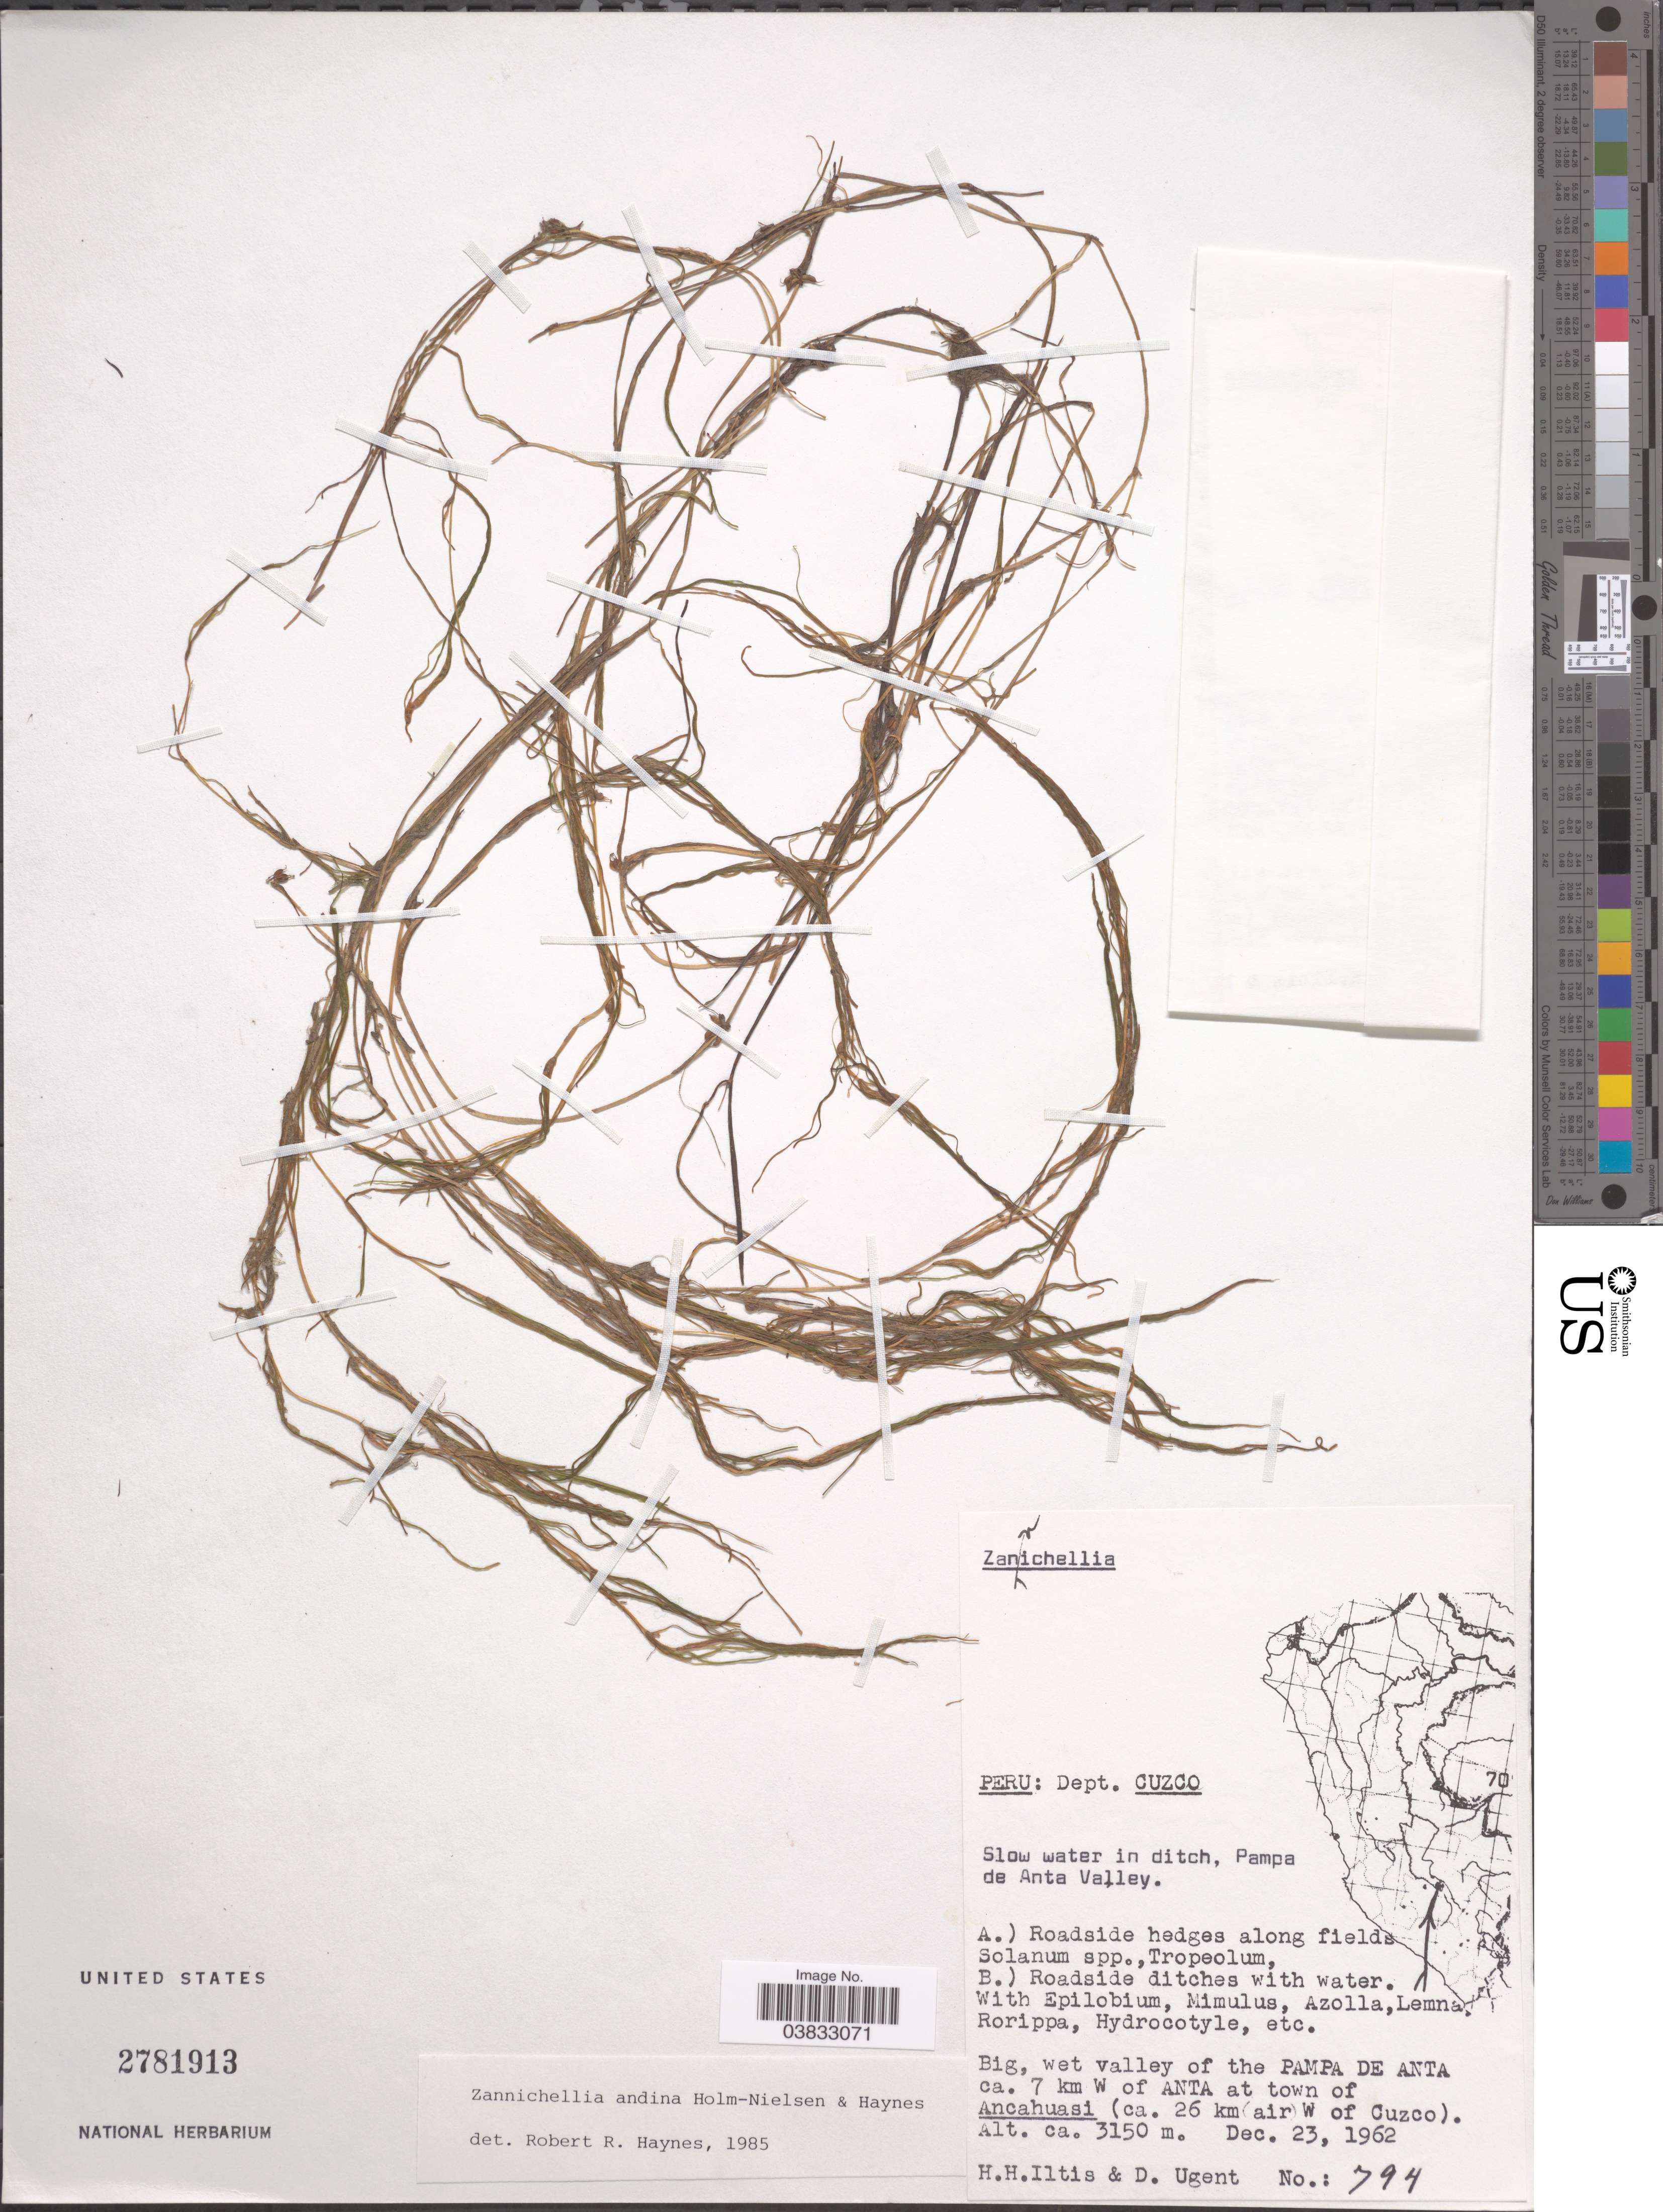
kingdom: Plantae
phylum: Tracheophyta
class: Liliopsida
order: Alismatales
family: Potamogetonaceae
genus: Zannichellia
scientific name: Zannichellia andina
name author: Holm-Niels. & R.R. Haynes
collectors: H. H. Iltis & D. Ugent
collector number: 794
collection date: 1962-12-23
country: Peru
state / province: Cusco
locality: Dept Cuzco. Slow water in ditch, Pampa de Anta Valley. Big, wet valley of the Pampa de Anta ca. 7 km W of Anta at town of ancahuasi (ca. 26 km (air) W of Cuzco).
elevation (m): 3150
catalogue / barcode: US 2781913